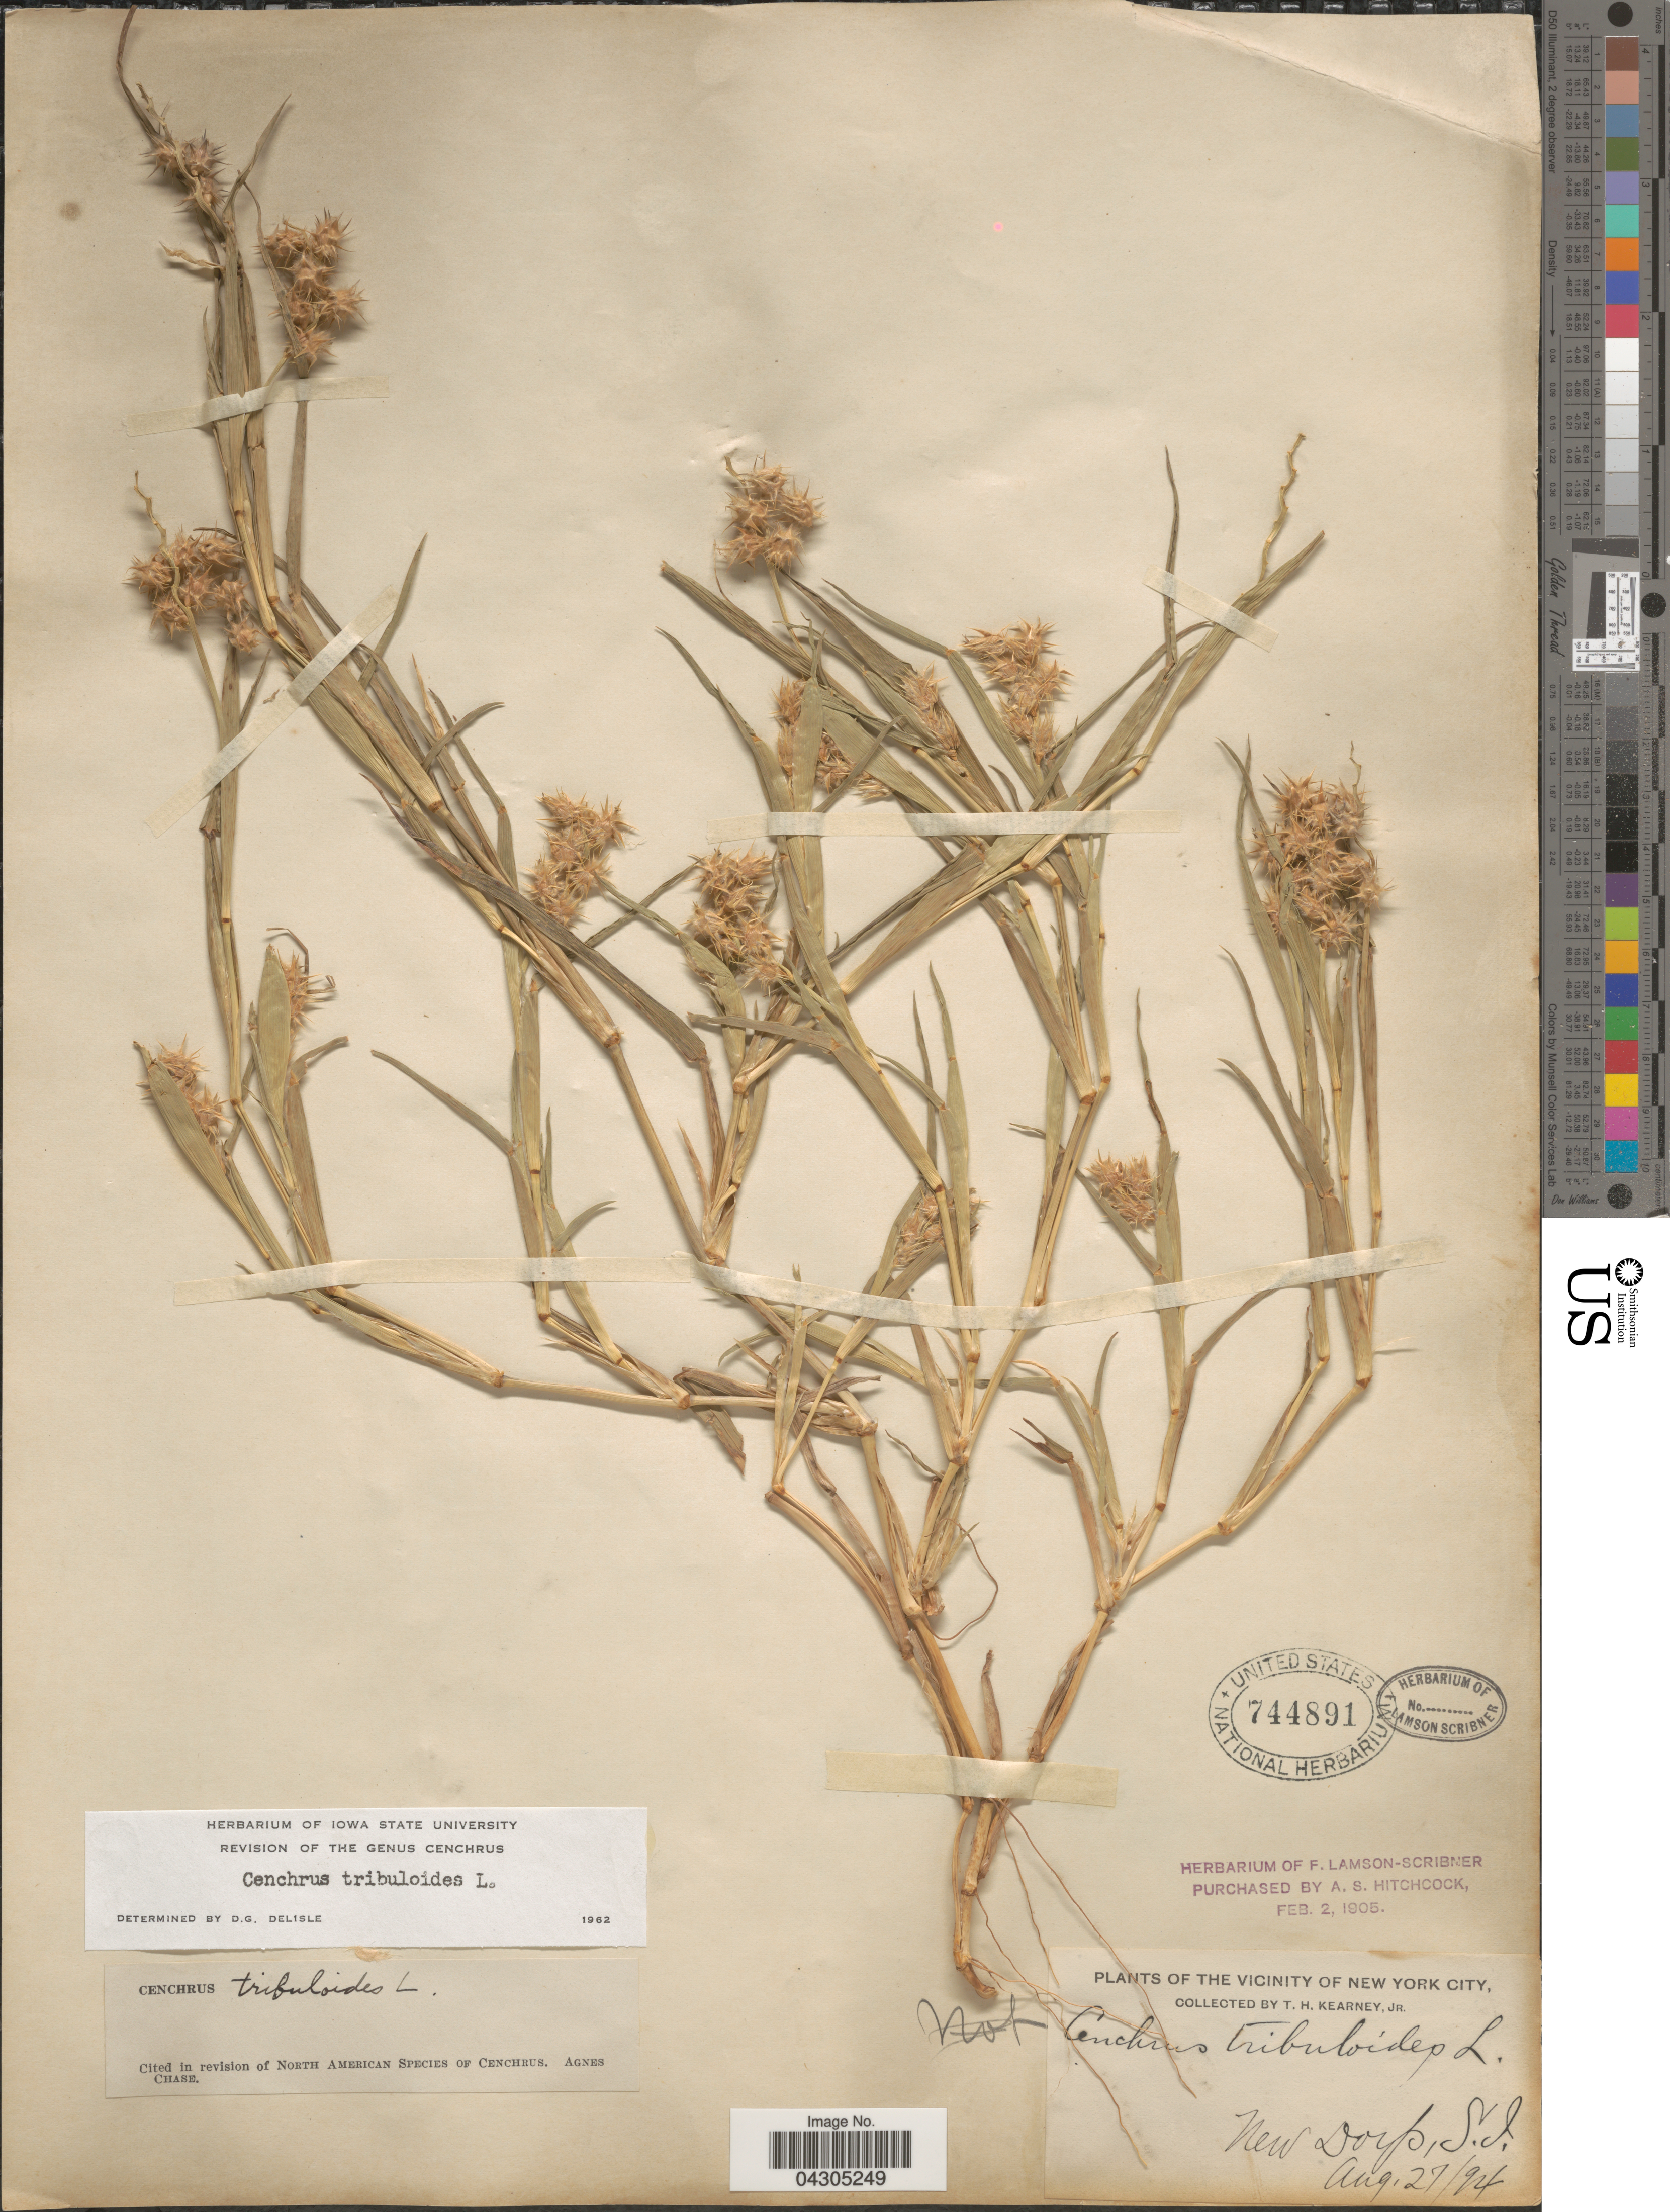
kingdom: Plantae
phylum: Tracheophyta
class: Liliopsida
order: Poales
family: Poaceae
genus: Cenchrus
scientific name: Cenchrus tribuloides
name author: L.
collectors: T. H. Kearney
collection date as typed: Transcribed d/m/y: 27/8/94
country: United States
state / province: South Dakota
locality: Vicinity of New York City. New Dorp.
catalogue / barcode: US 744891